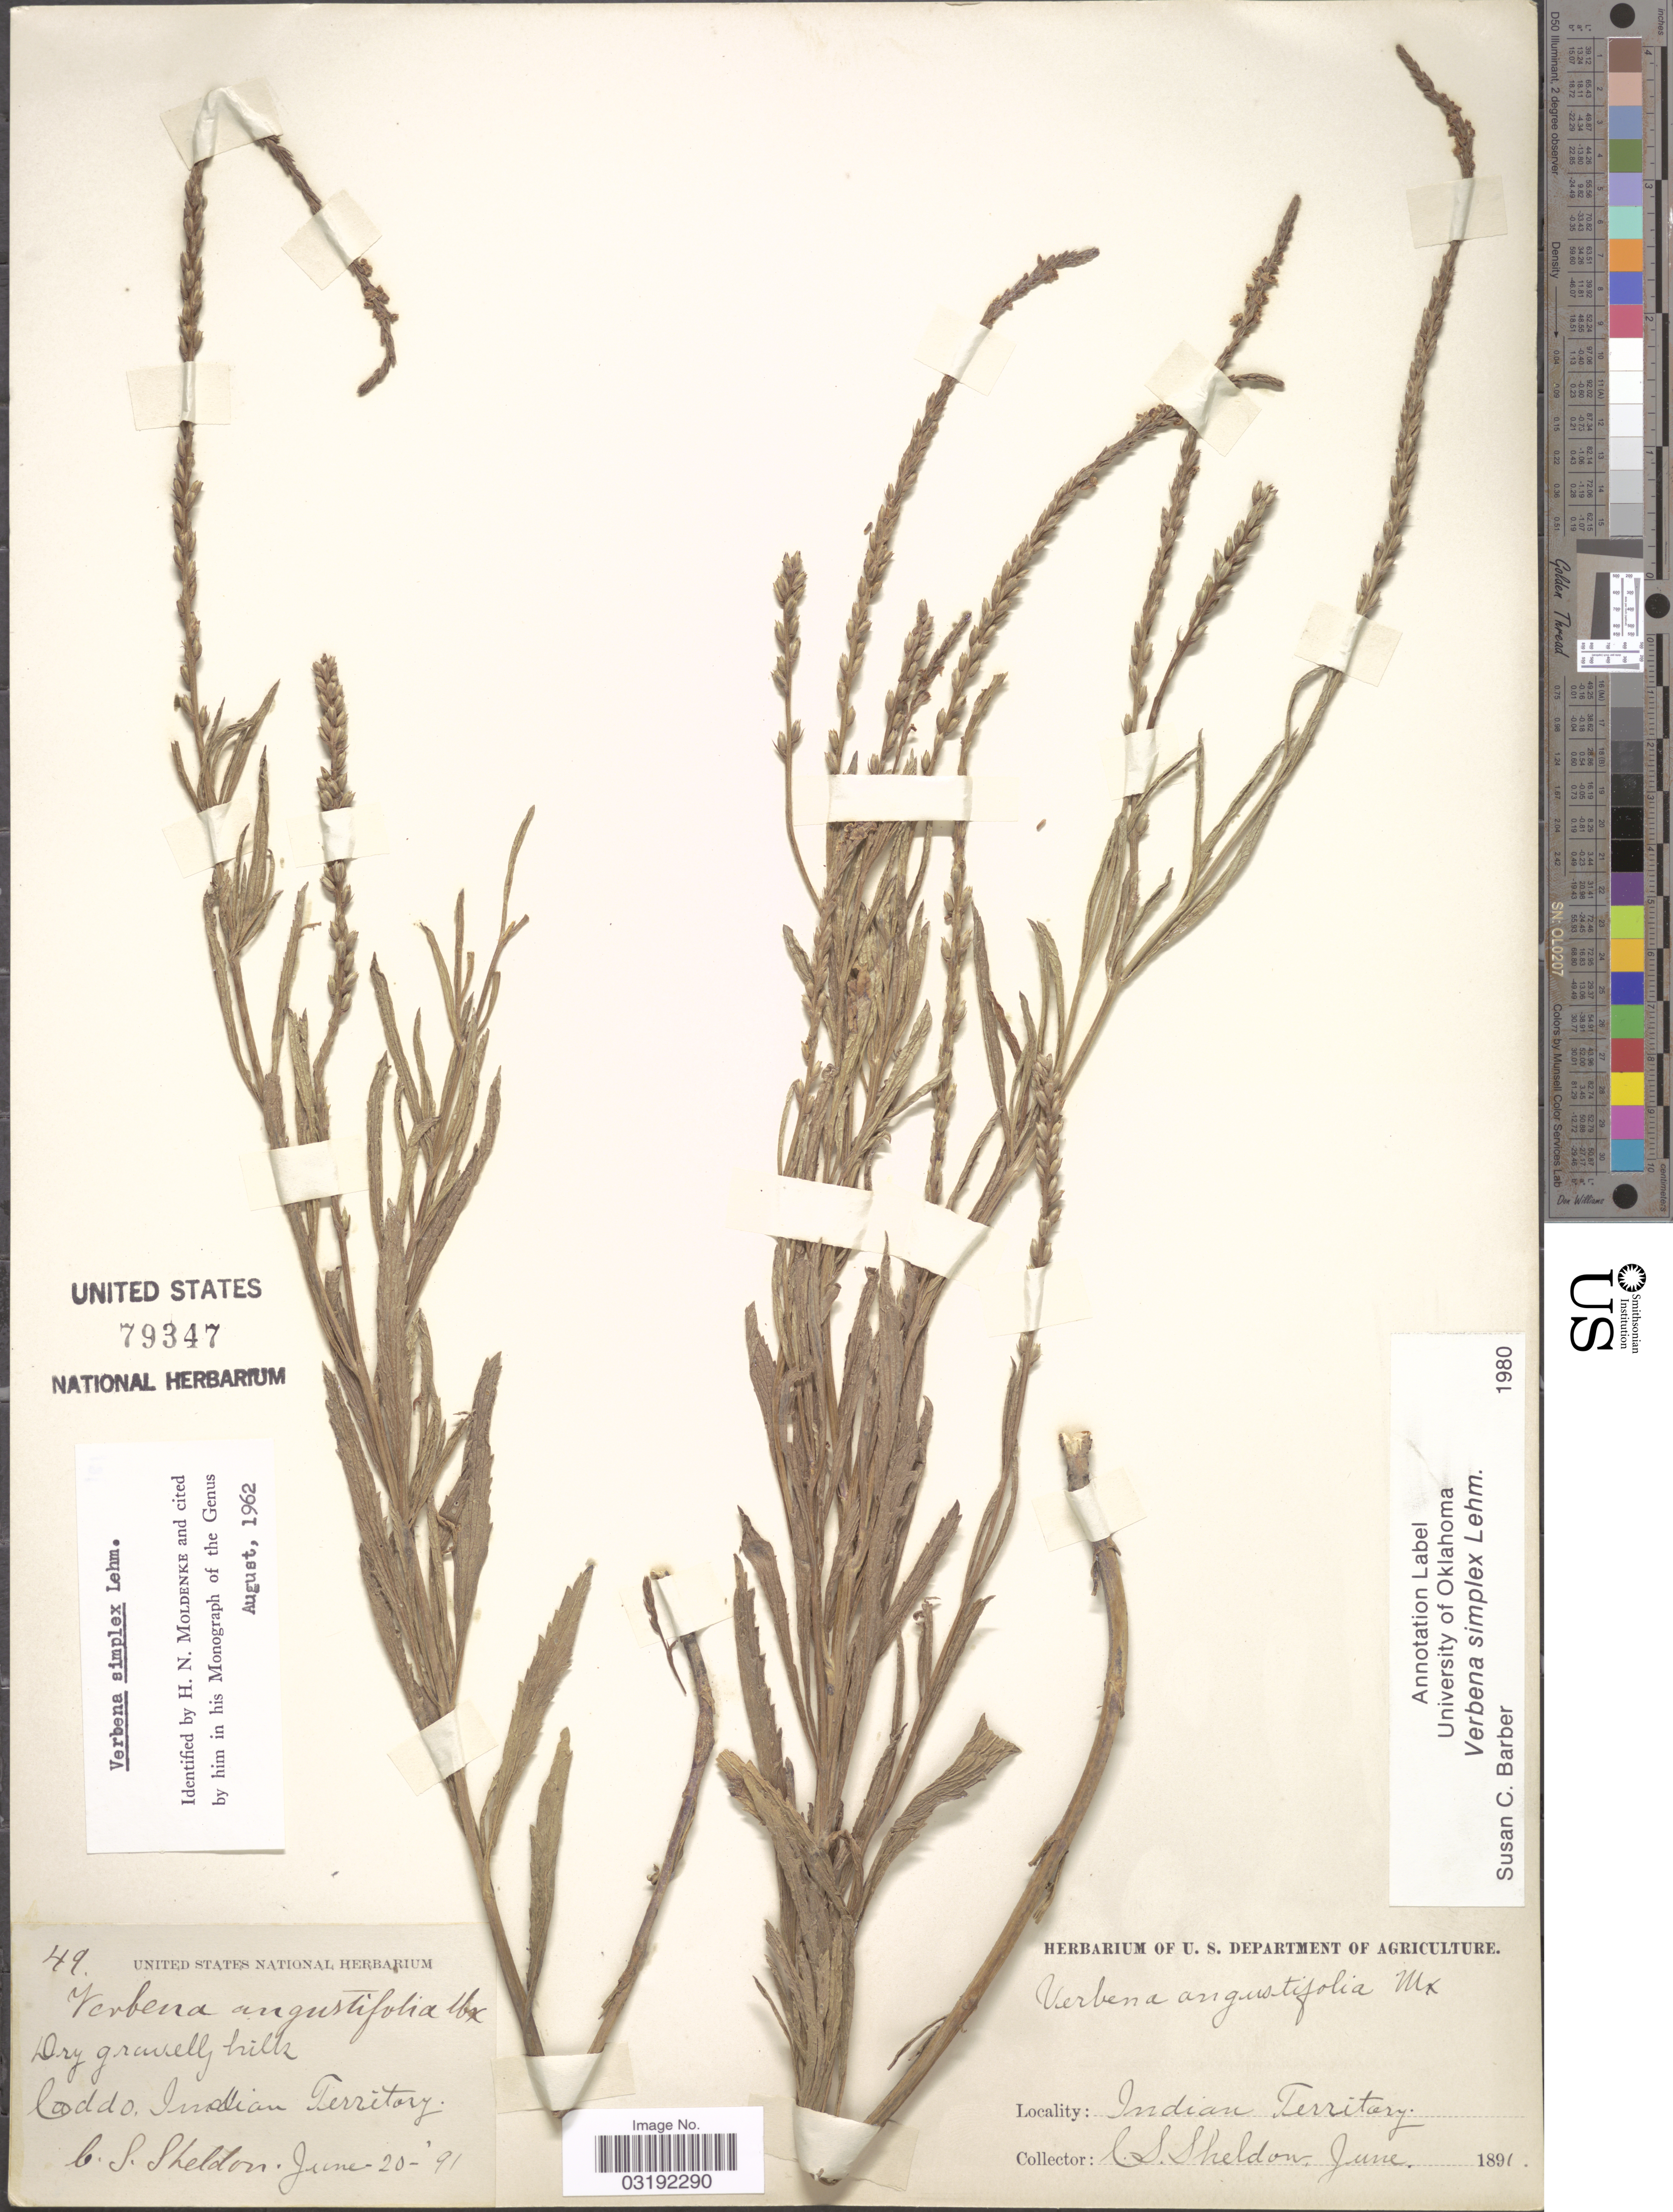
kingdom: Plantae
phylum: Tracheophyta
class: Magnoliopsida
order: Lamiales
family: Verbenaceae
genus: Verbena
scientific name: Verbena simplex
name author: F. Lehm.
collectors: C. S. Sheldon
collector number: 49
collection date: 1891-06-20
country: United States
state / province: Oklahoma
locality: Caddo, Indian Territory.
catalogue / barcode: US 79347